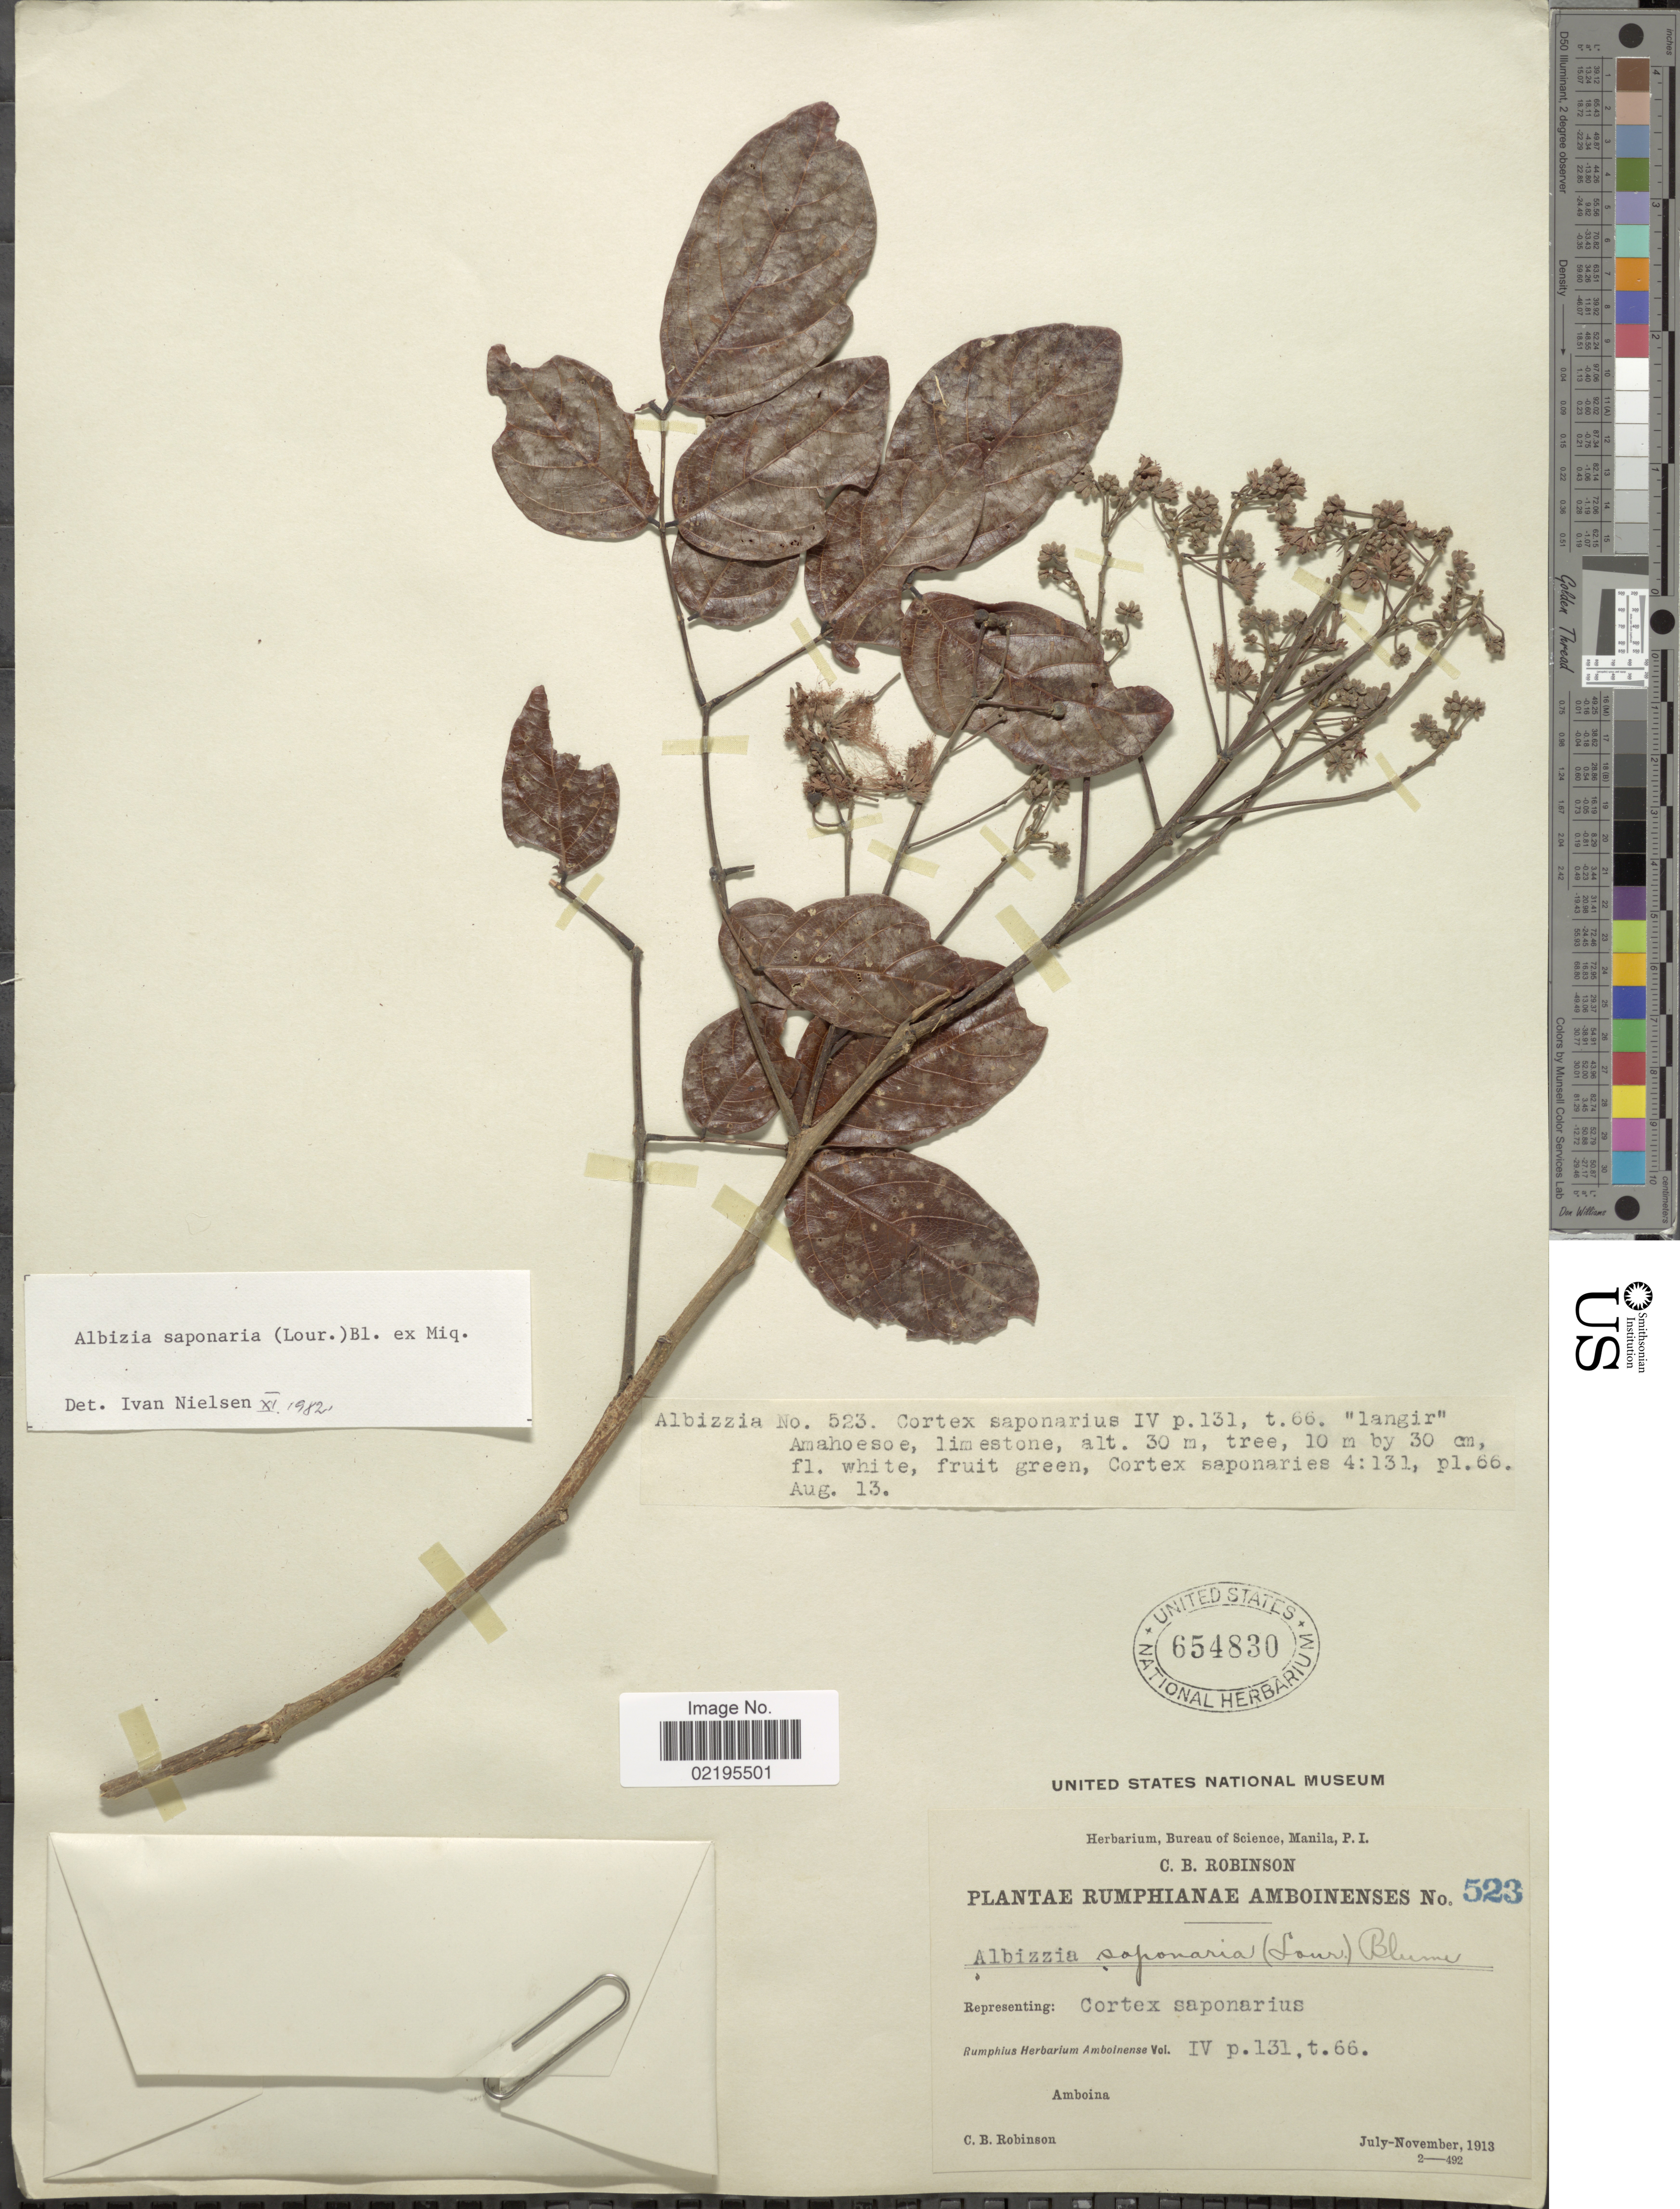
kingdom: Plantae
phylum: Tracheophyta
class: Magnoliopsida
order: Fabales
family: Fabaceae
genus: Albizia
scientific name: Albizia saponaria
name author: (Lour.) Blume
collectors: C. Robinson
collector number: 523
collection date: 1913-08-13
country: Indonesia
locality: Rumphianae Amboinenses, Amboina, Albizzia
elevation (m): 30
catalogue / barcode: US 654830